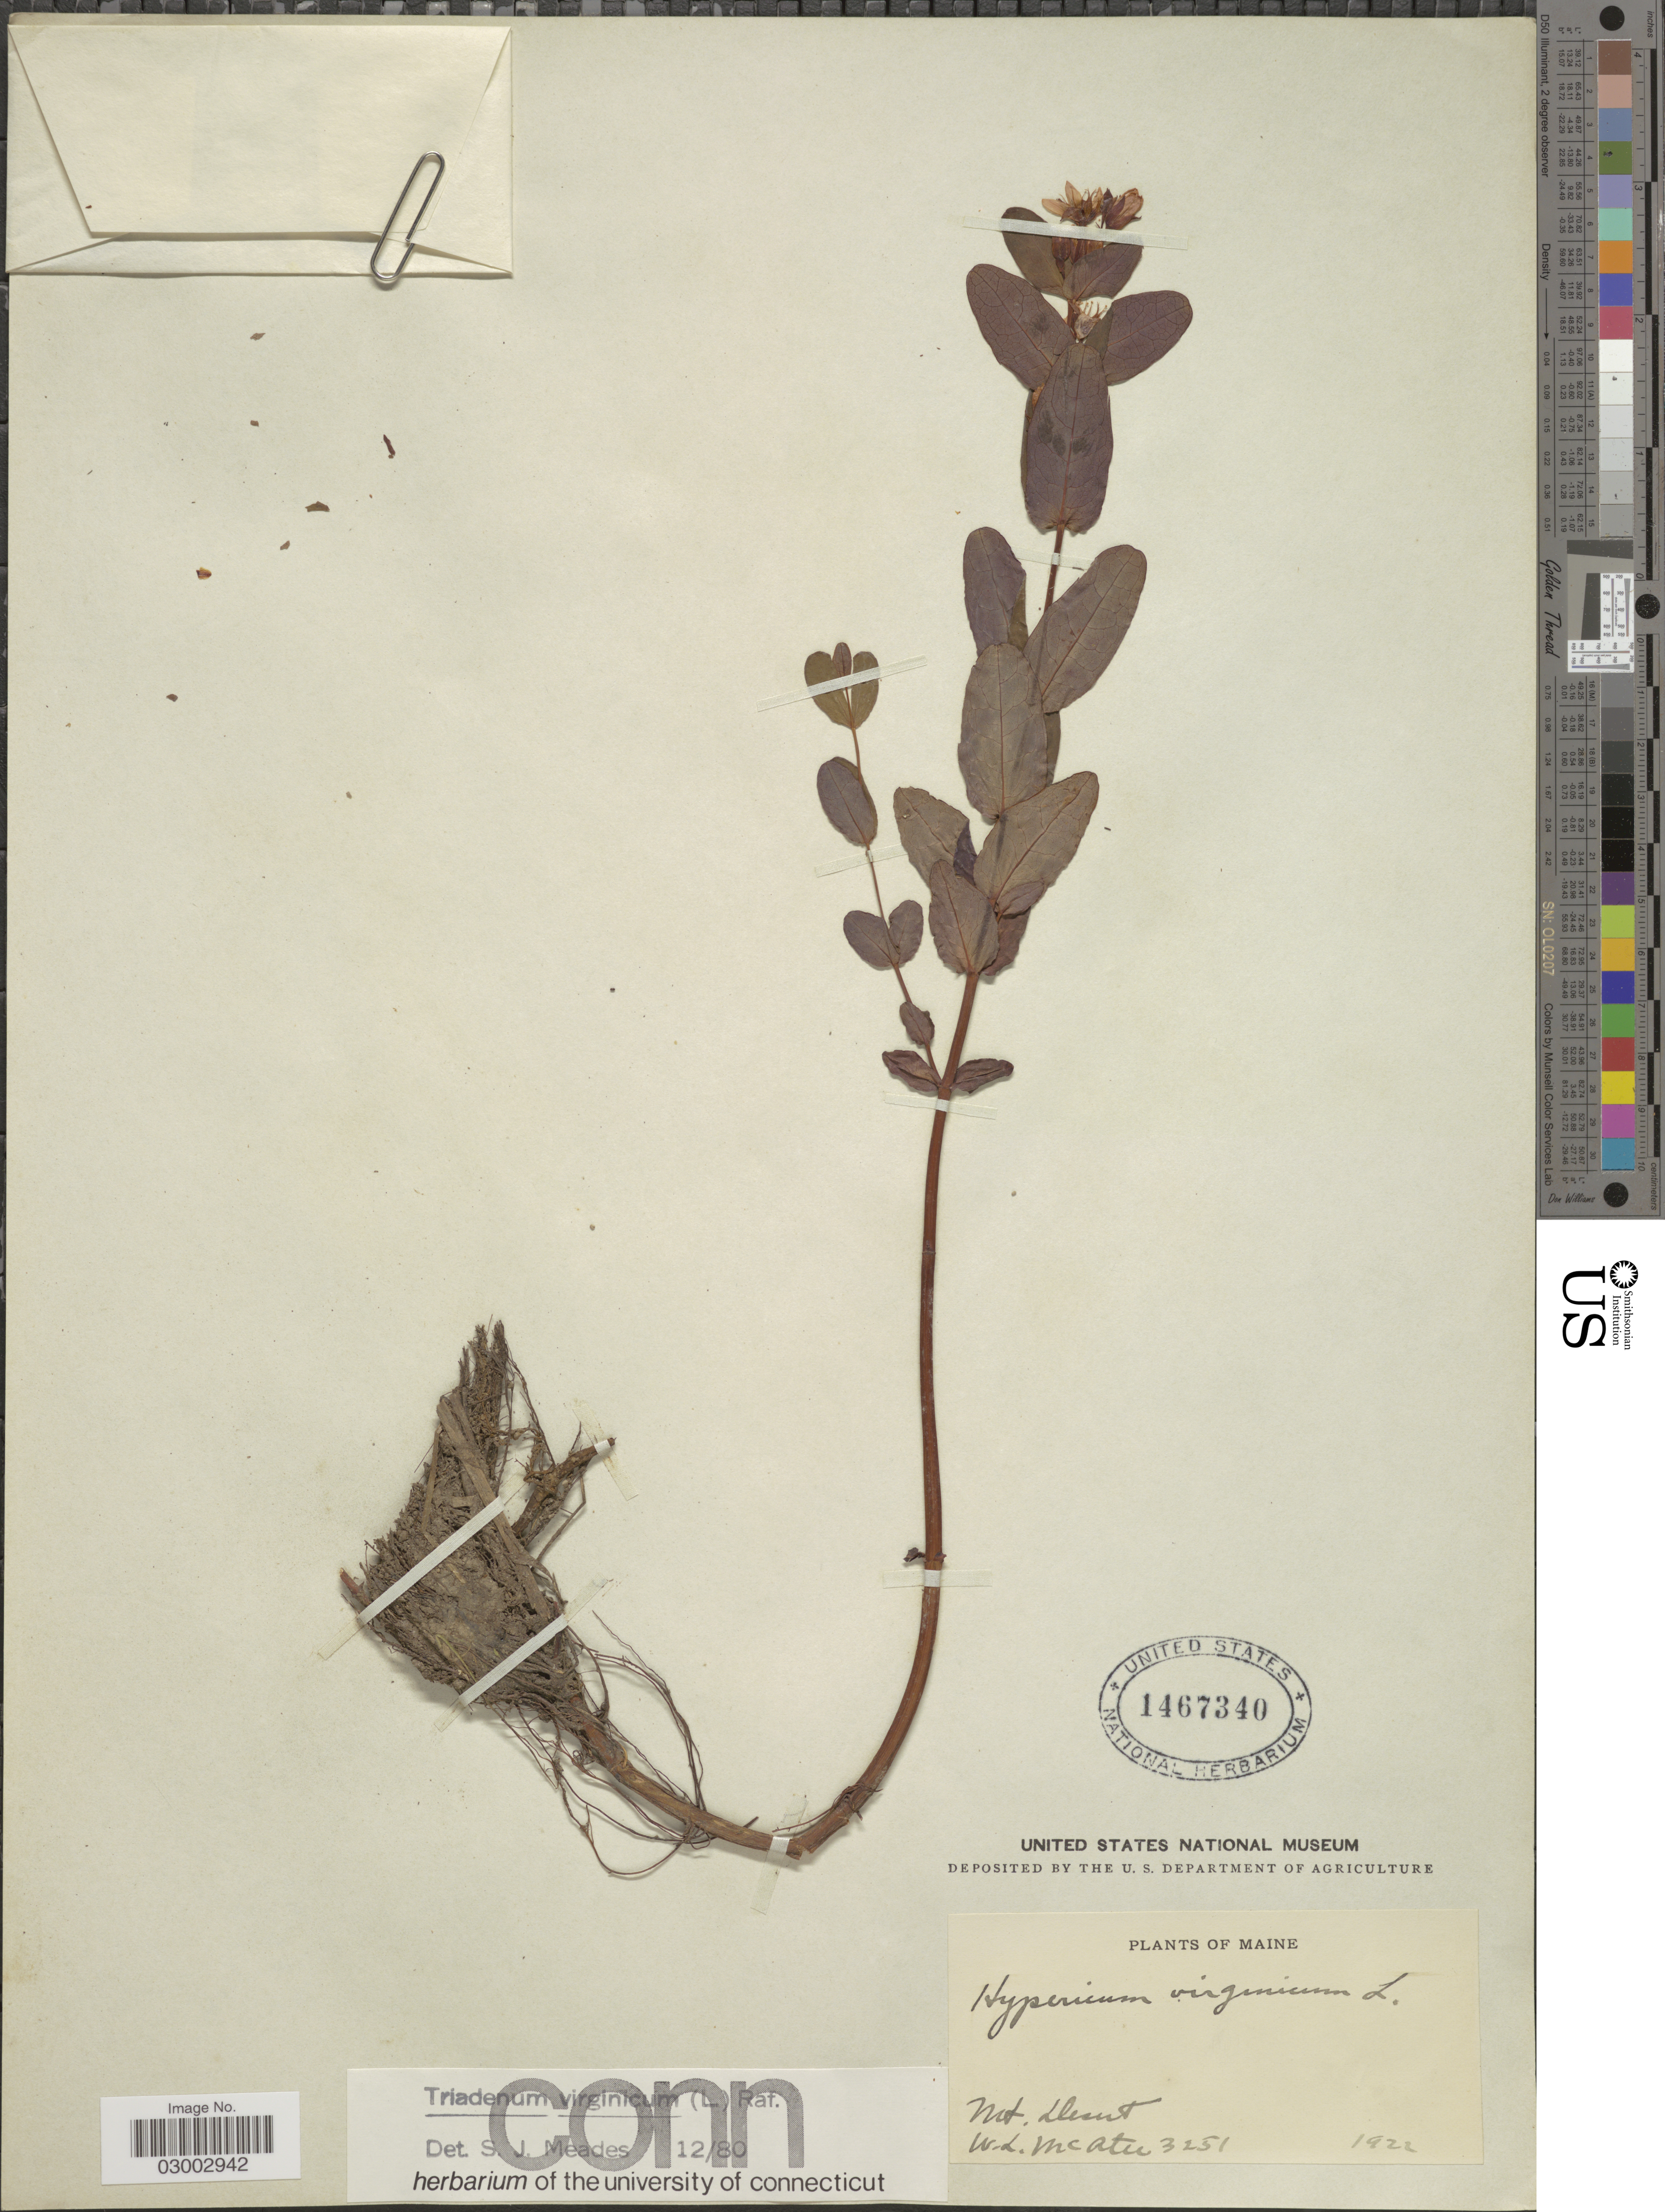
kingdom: Plantae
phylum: Tracheophyta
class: Magnoliopsida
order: Malpighiales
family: Hypericaceae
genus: Hypericum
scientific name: Hypericum virginicum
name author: L.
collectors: W. McAtee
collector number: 3251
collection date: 1922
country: United States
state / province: Maine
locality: Mt. Desert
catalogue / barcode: US 1467340